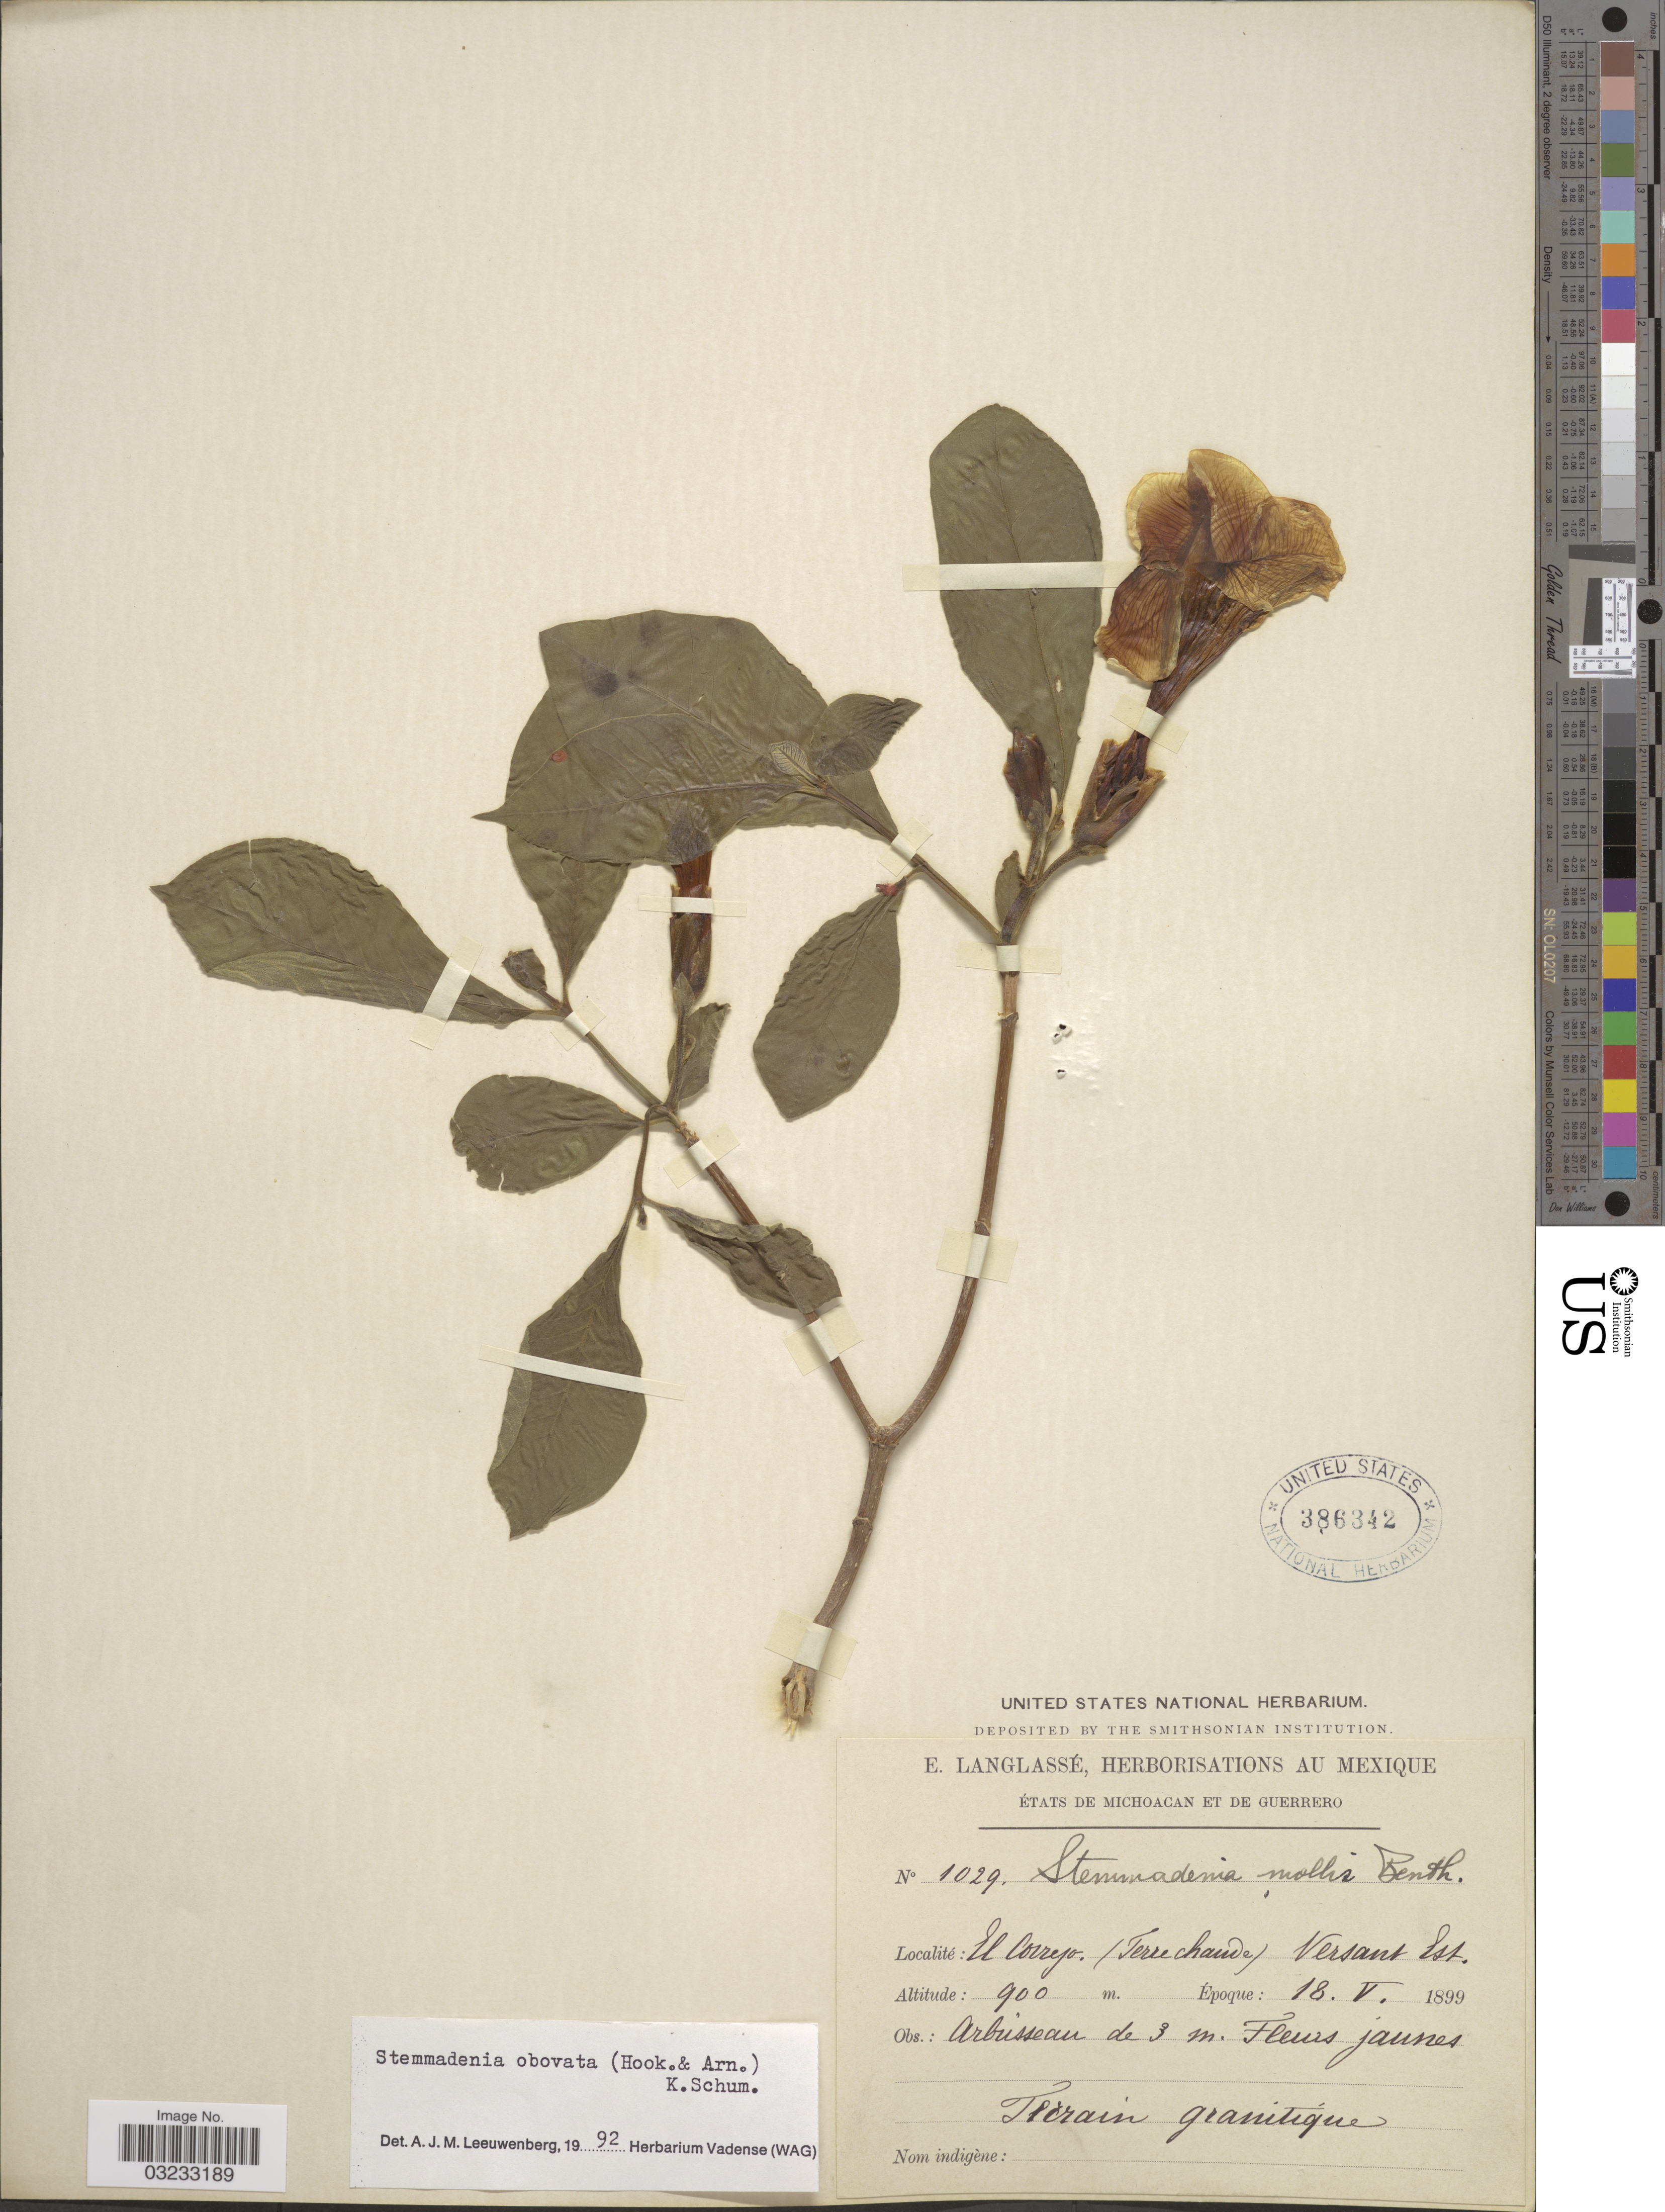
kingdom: Plantae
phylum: Tracheophyta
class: Magnoliopsida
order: Gentianales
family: Apocynaceae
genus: Stemmadenia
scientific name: Stemmadenia obovata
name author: (Hook. & Arn.) K. Schum.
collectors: E. Langlassé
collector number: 1029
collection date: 1899-05-18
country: Mexico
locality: États de Michoacan et de Guerrero. El Correjo. (Terre chaude) Versant Est. Terrain [interpreted] granitique.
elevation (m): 900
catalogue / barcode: US 386342